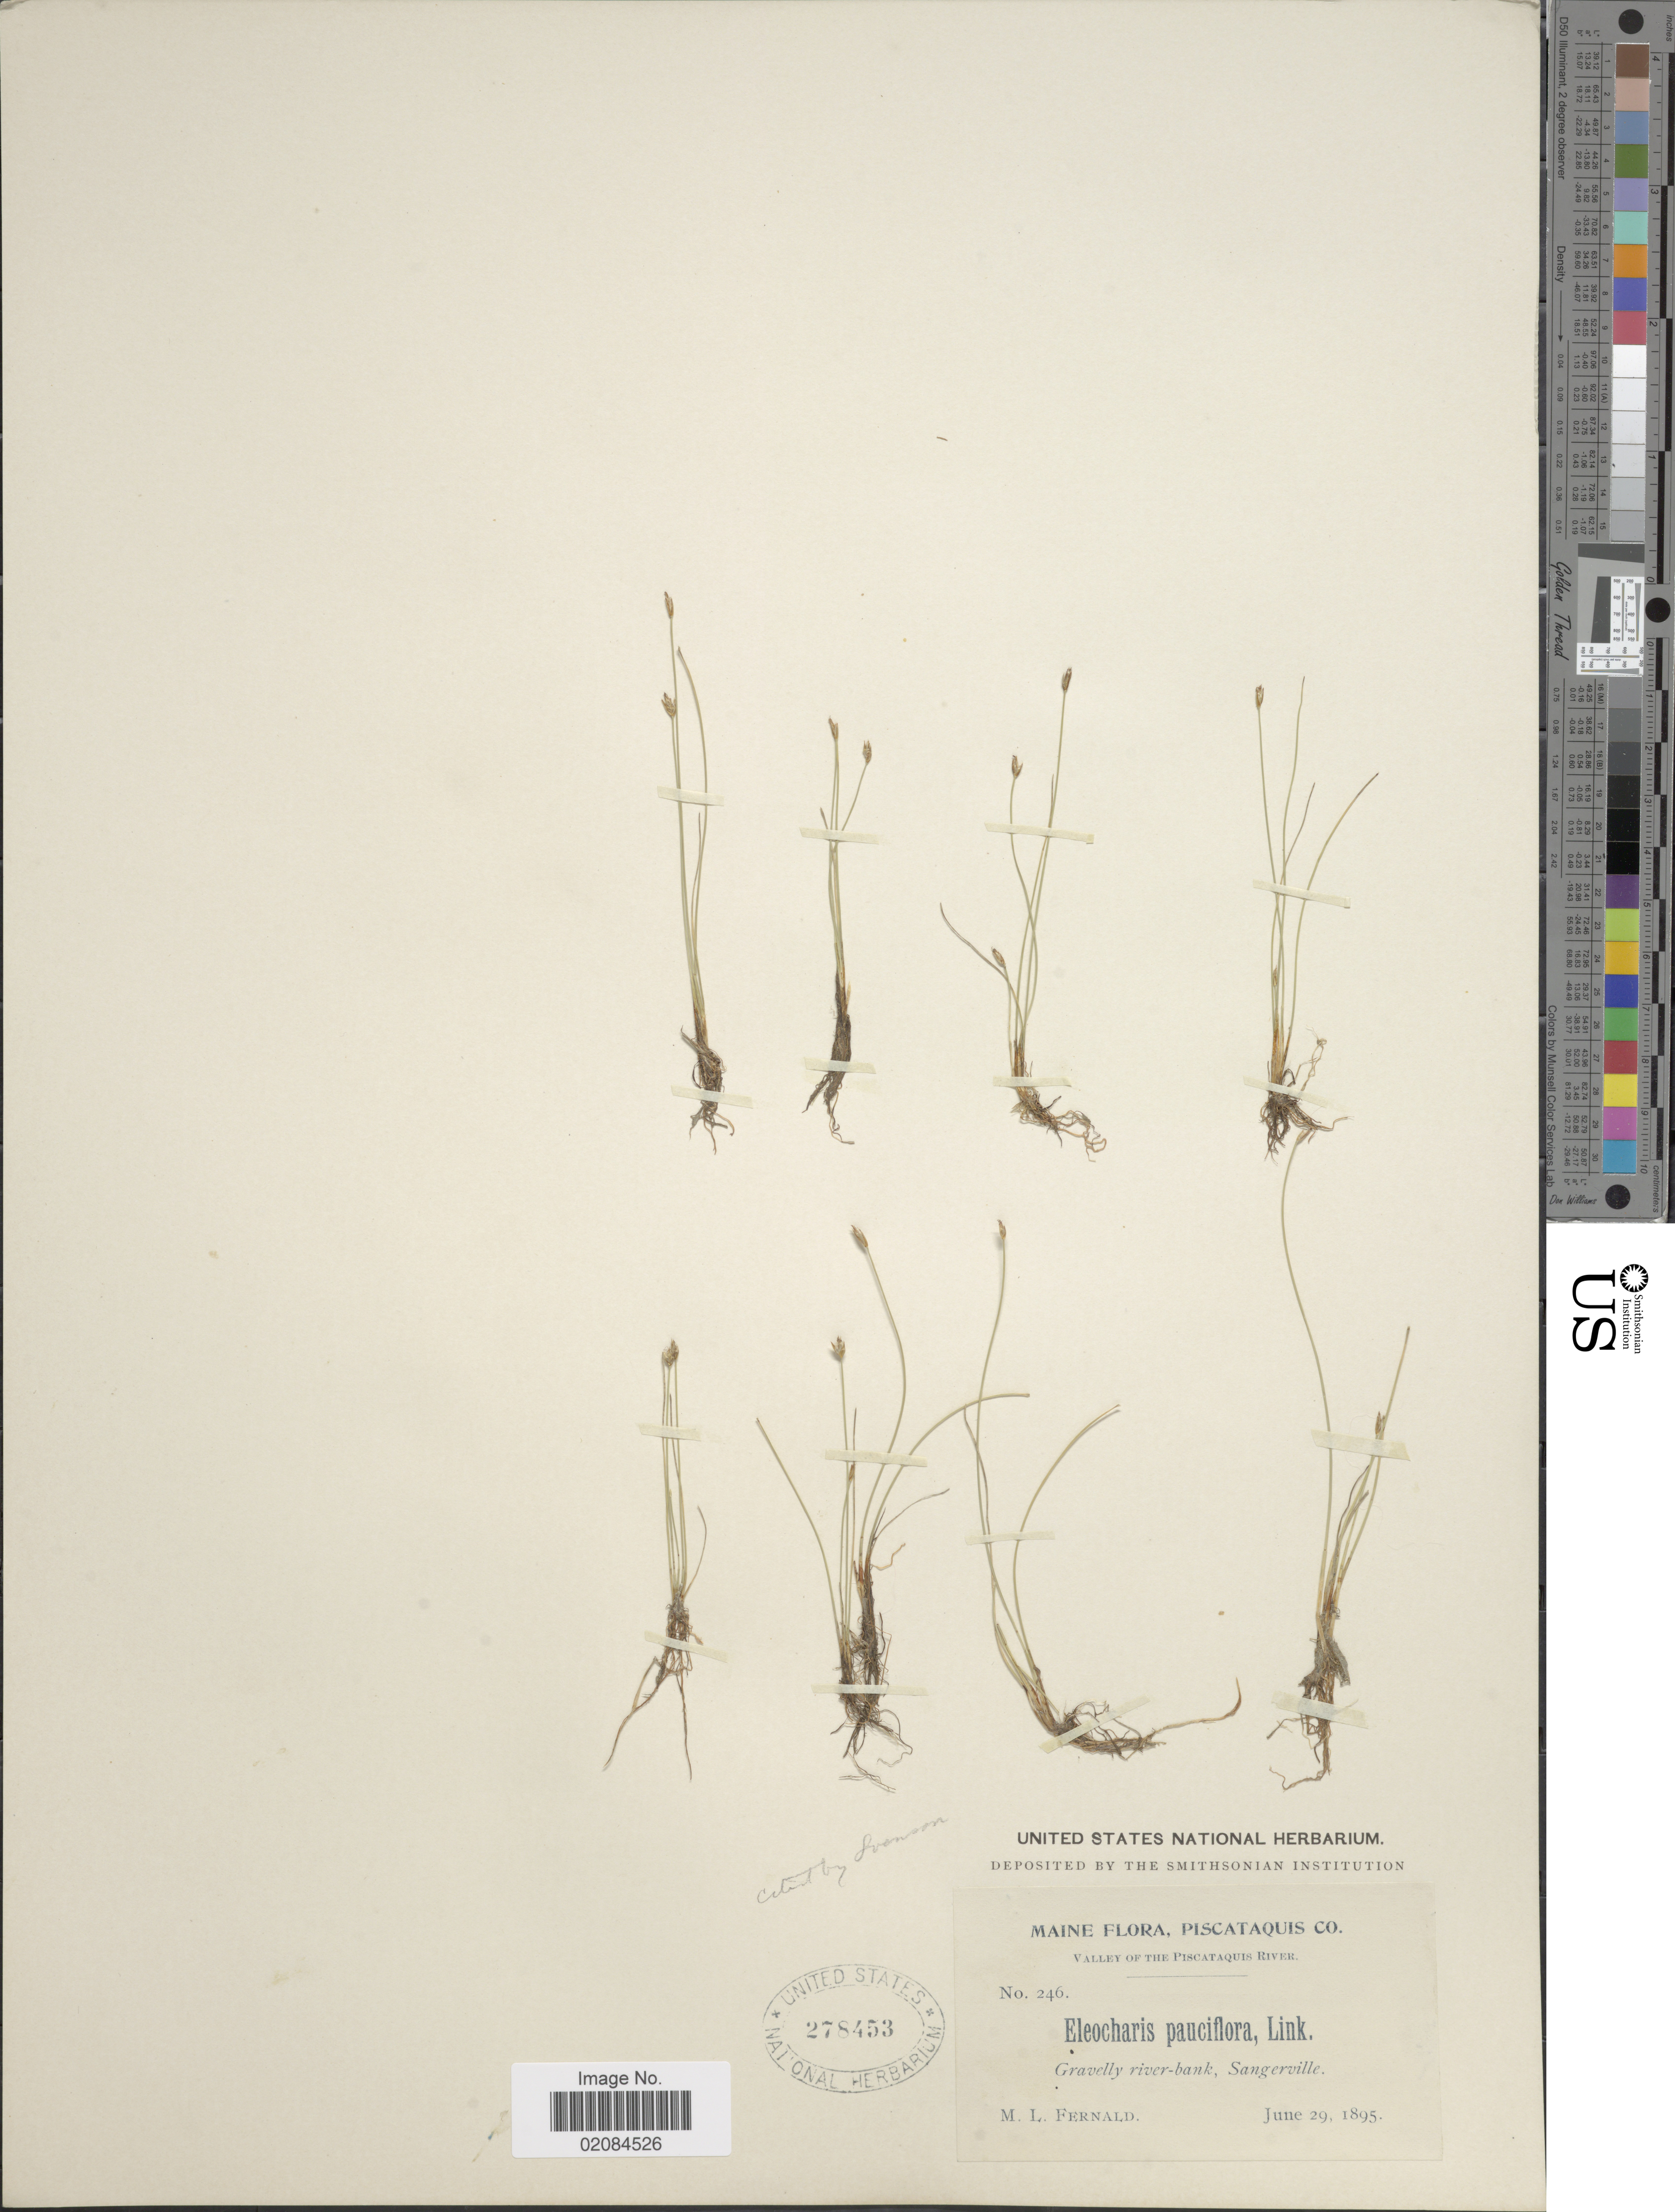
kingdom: Plantae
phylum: Tracheophyta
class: Liliopsida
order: Poales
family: Cyperaceae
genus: Eleocharis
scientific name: Eleocharis quinqueflora subsp. fernaldii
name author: (Svenson) Hultén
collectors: M. L. Fernald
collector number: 246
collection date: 1895-06-29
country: United States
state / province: Maine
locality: Piscataquis Co. Sangerville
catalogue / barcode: US 278453